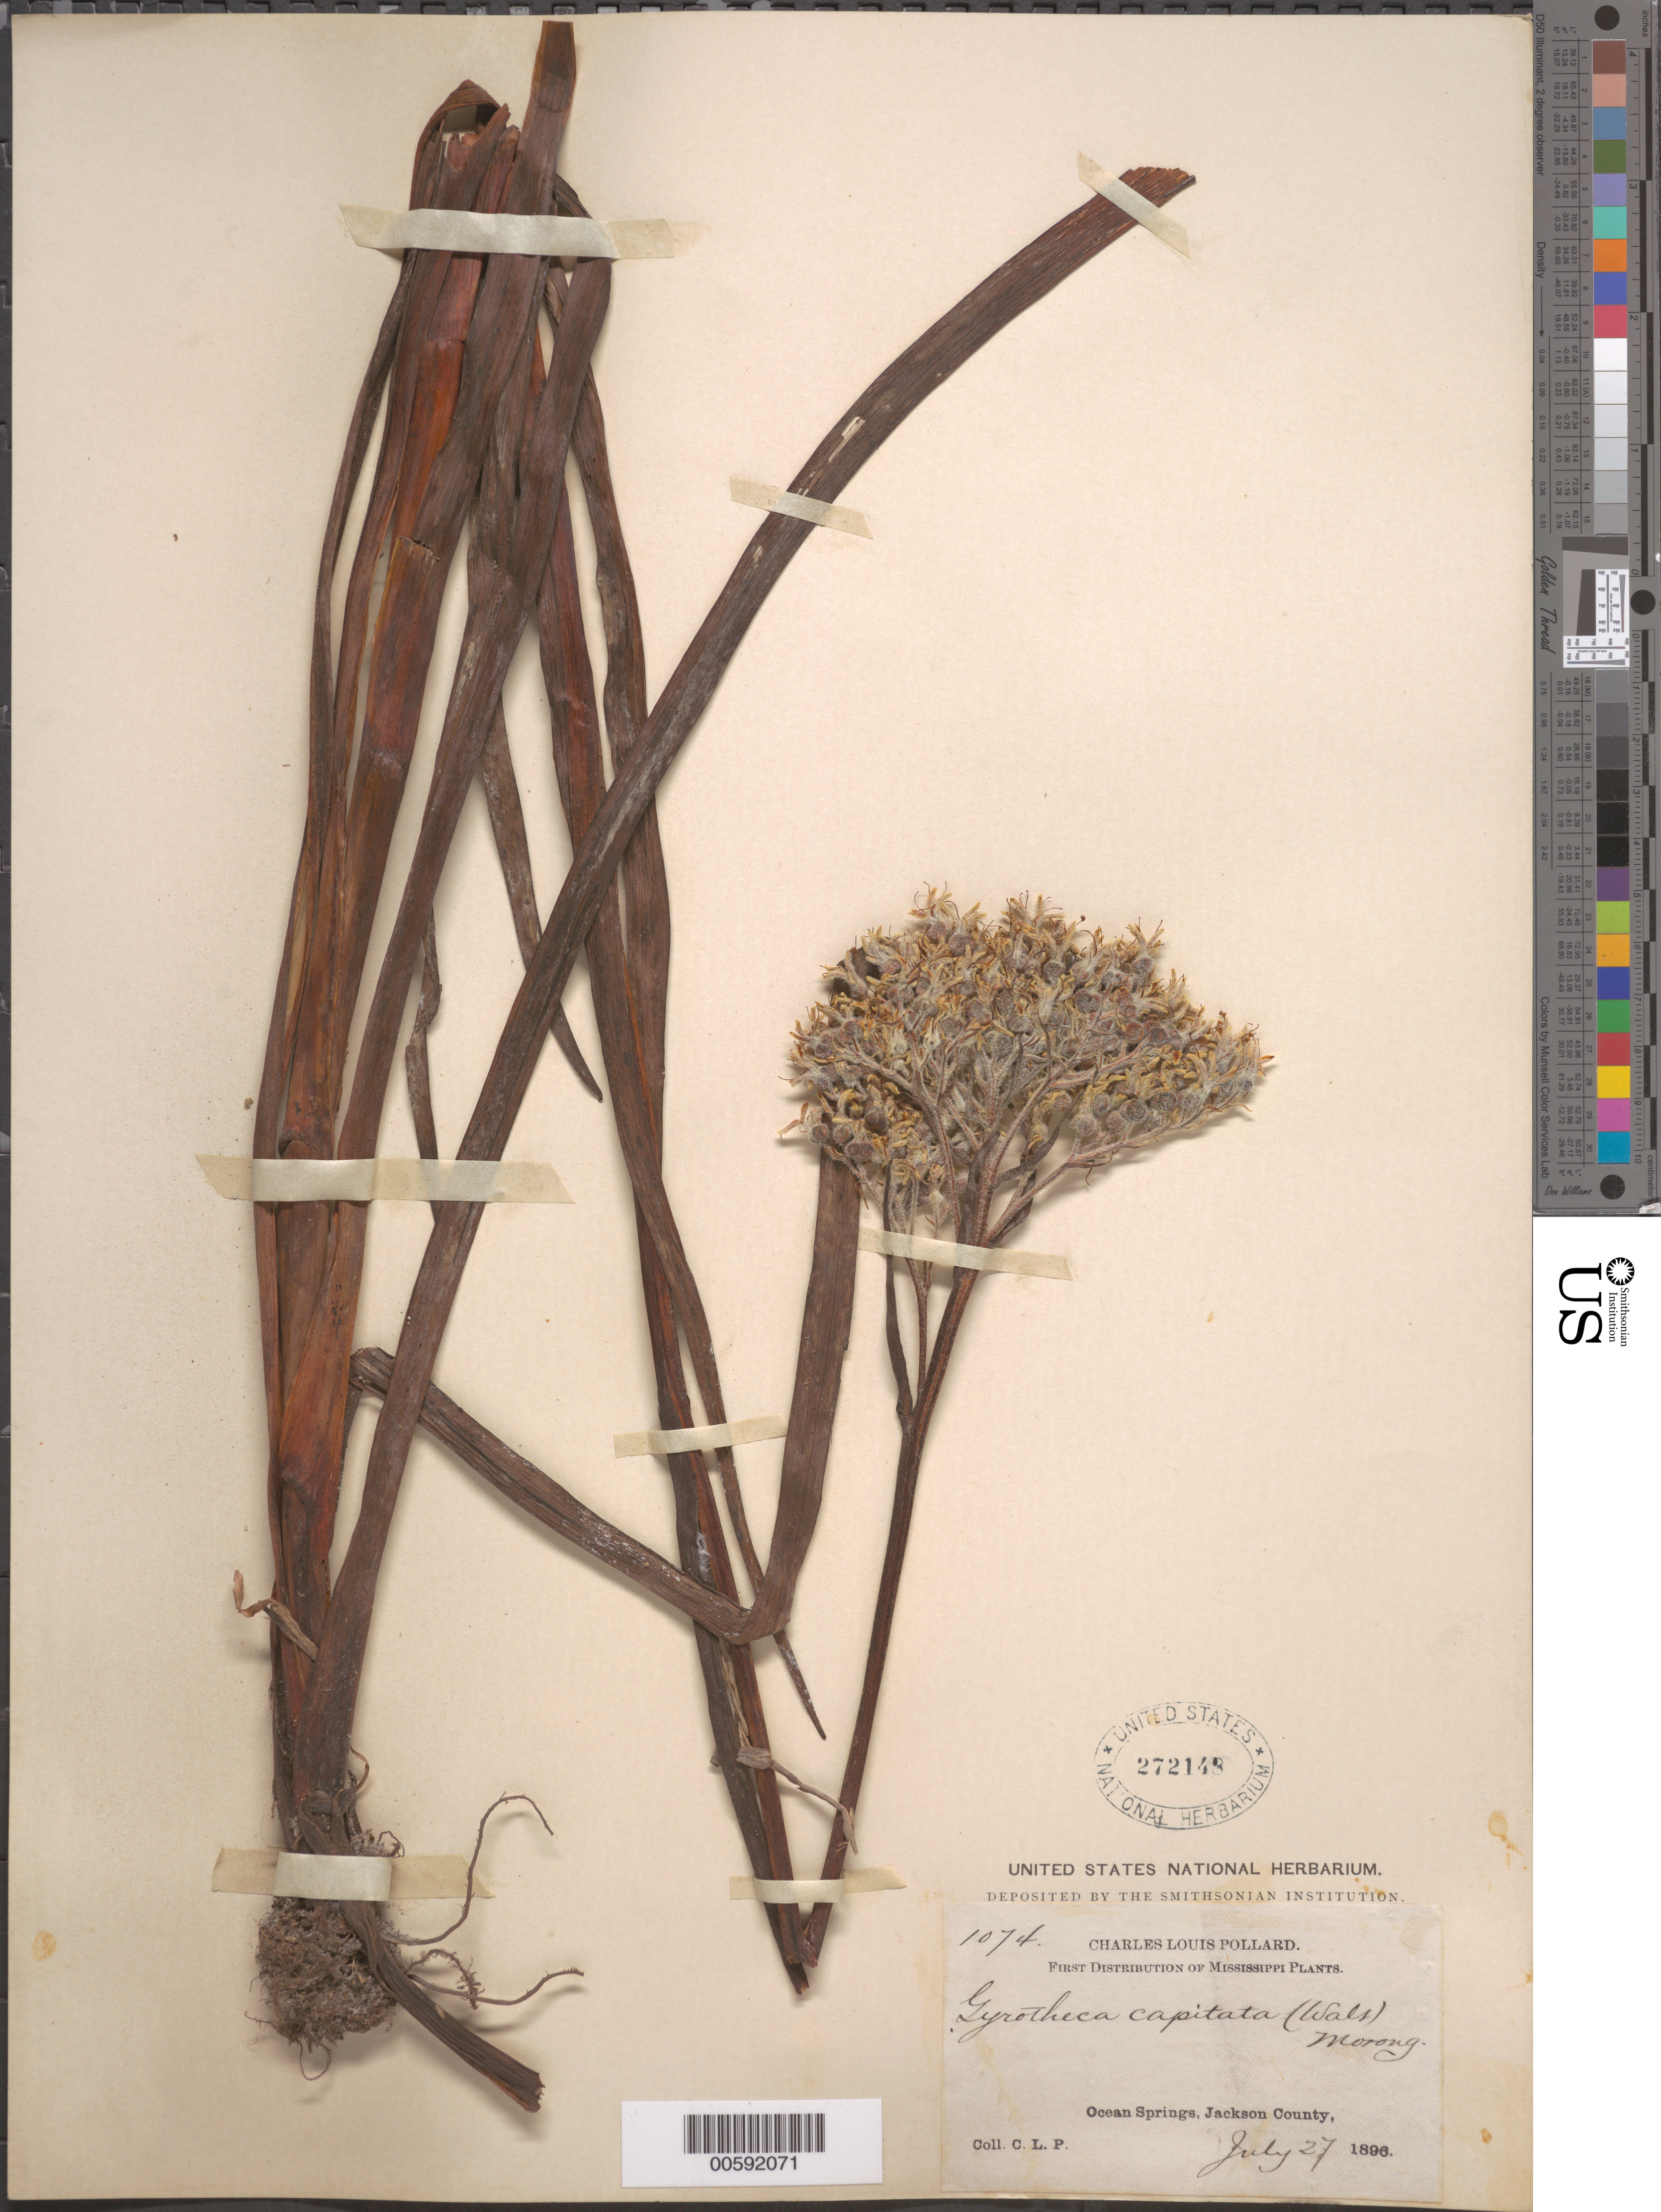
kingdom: Plantae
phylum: Tracheophyta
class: Liliopsida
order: Commelinales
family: Haemodoraceae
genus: Lachnanthes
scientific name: Lachnanthes tinctoria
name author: (Walter ex J.F. Gmel.) Elliott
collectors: C. L. Pollard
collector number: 1074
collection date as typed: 27 Jul 1896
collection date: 1896-07-27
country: United States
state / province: Mississippi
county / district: Jackson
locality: Ocean Springs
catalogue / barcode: US 272148